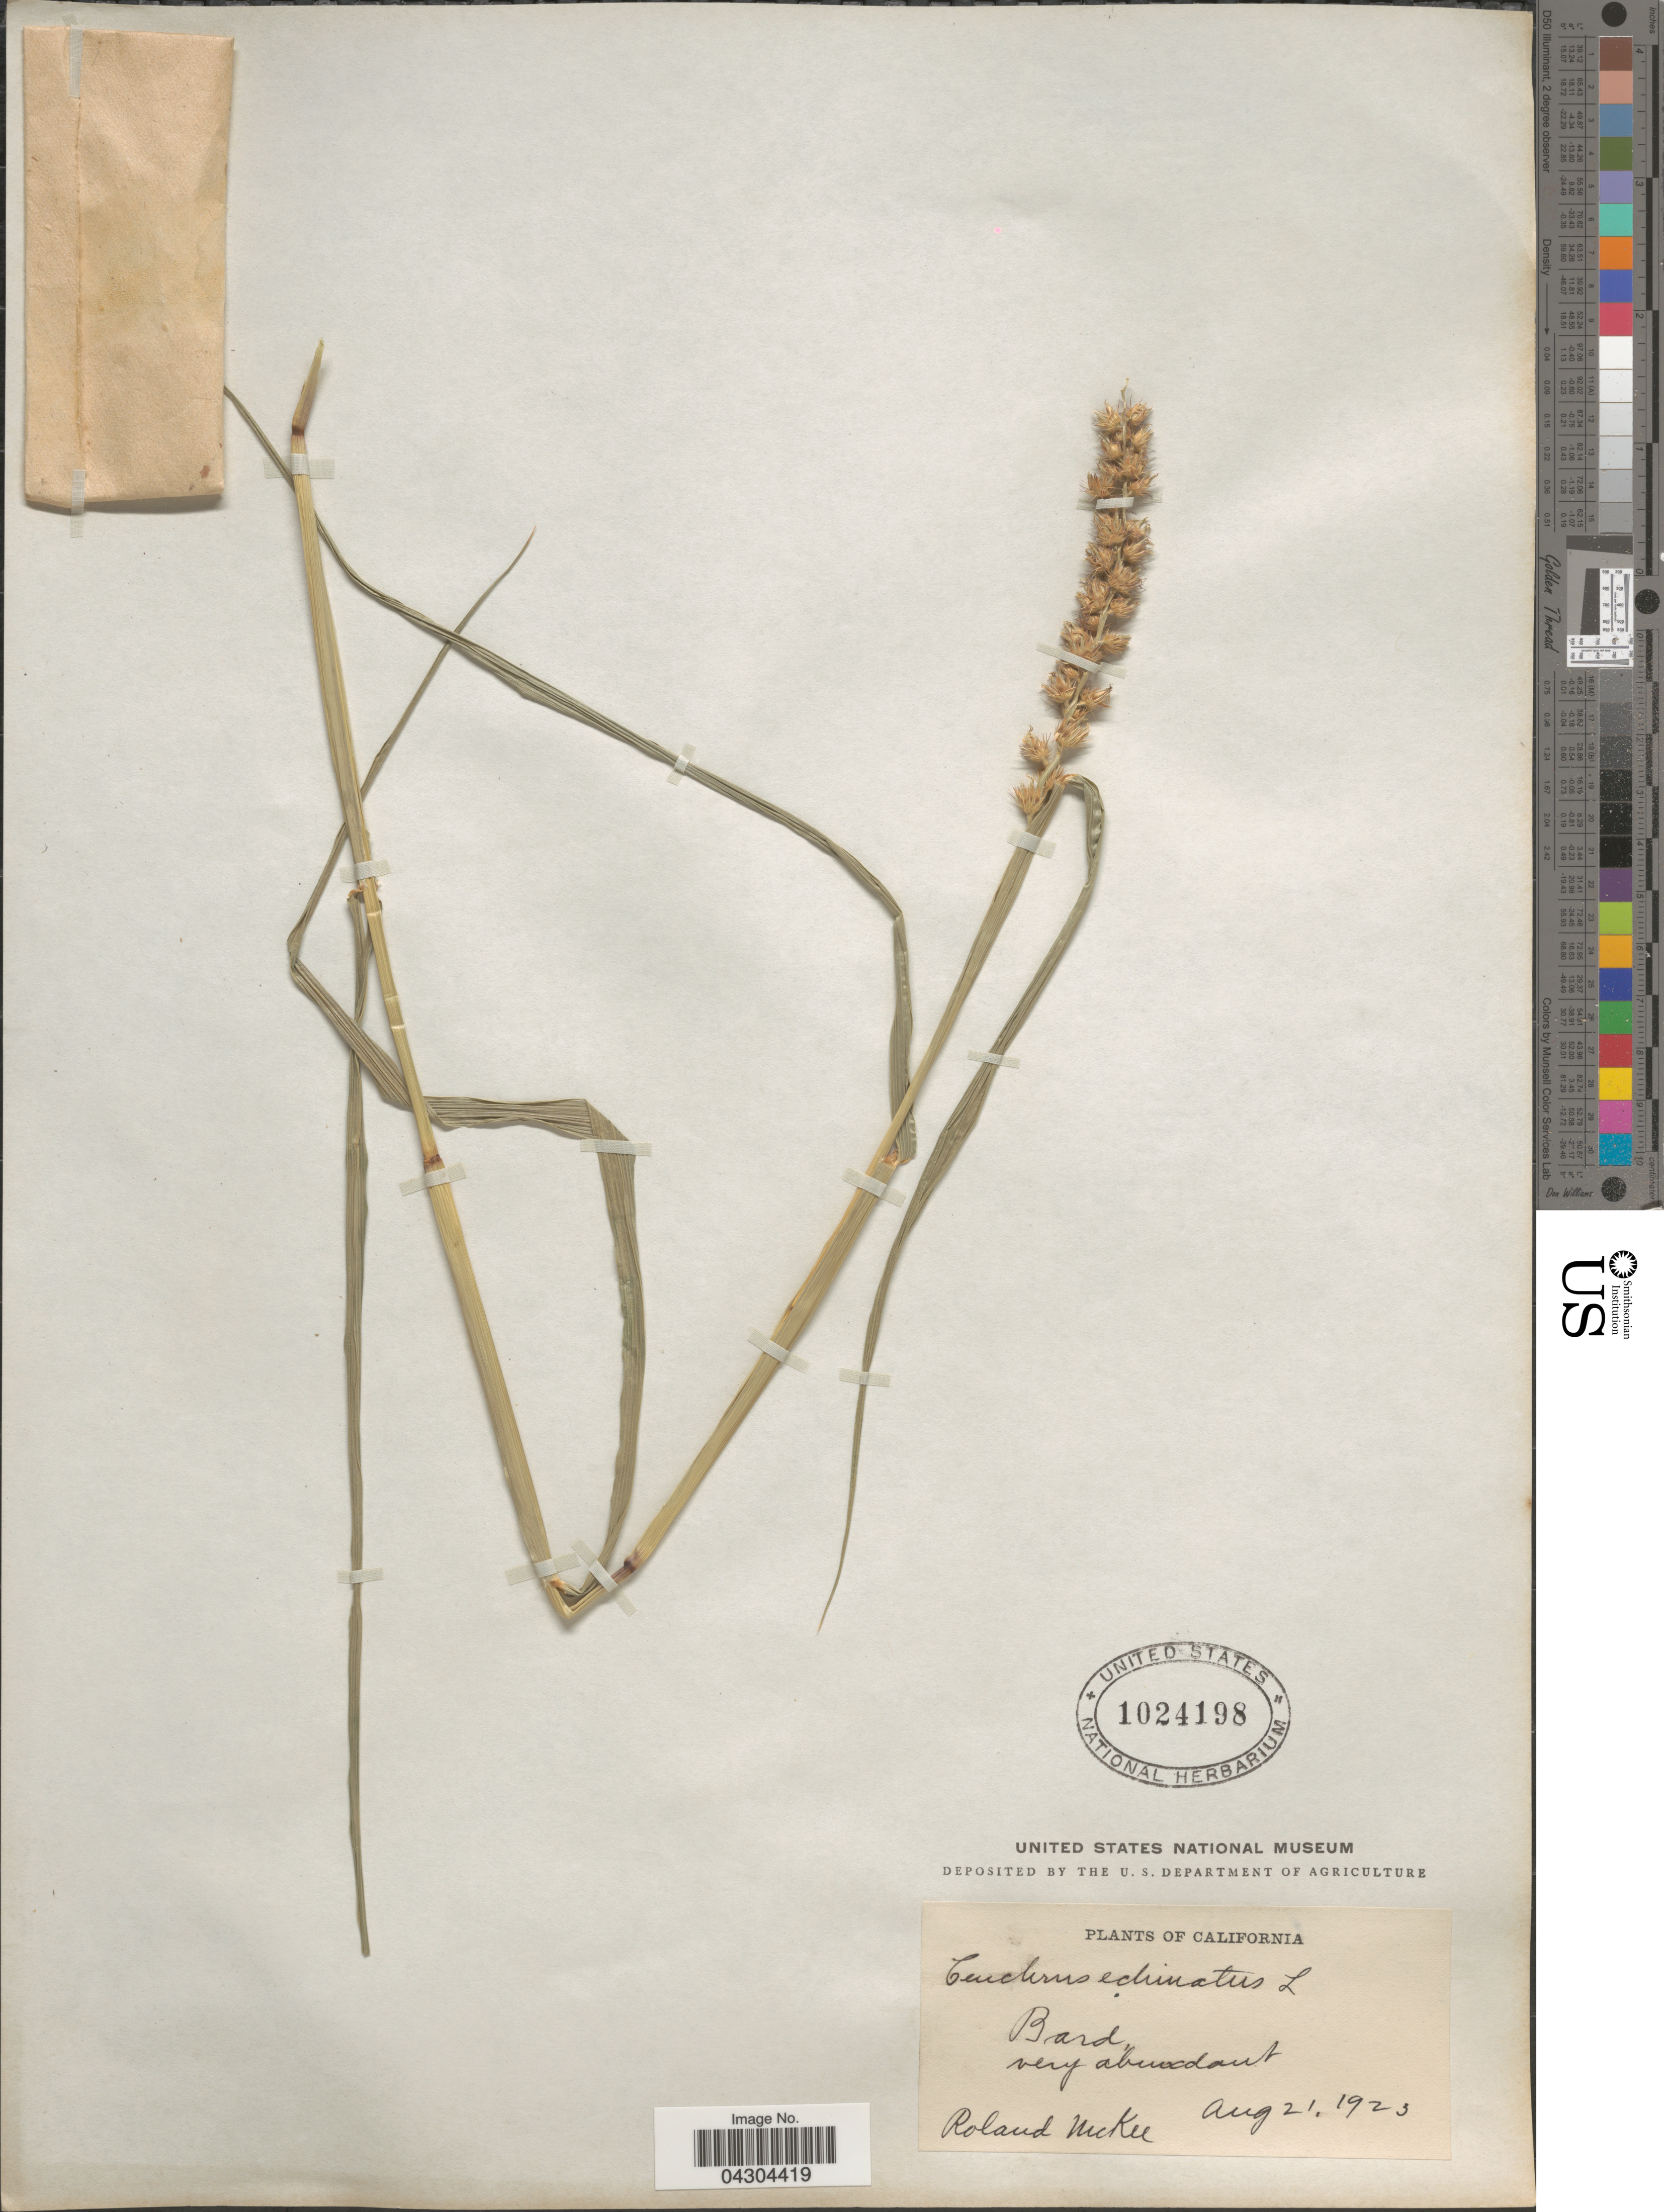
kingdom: Plantae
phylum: Tracheophyta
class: Liliopsida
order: Poales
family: Poaceae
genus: Cenchrus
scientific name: Cenchrus echinatus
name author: L.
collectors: R. Mckee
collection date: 1923-08-21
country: United States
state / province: California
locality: Bard, very abundant.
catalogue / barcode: US 1024198